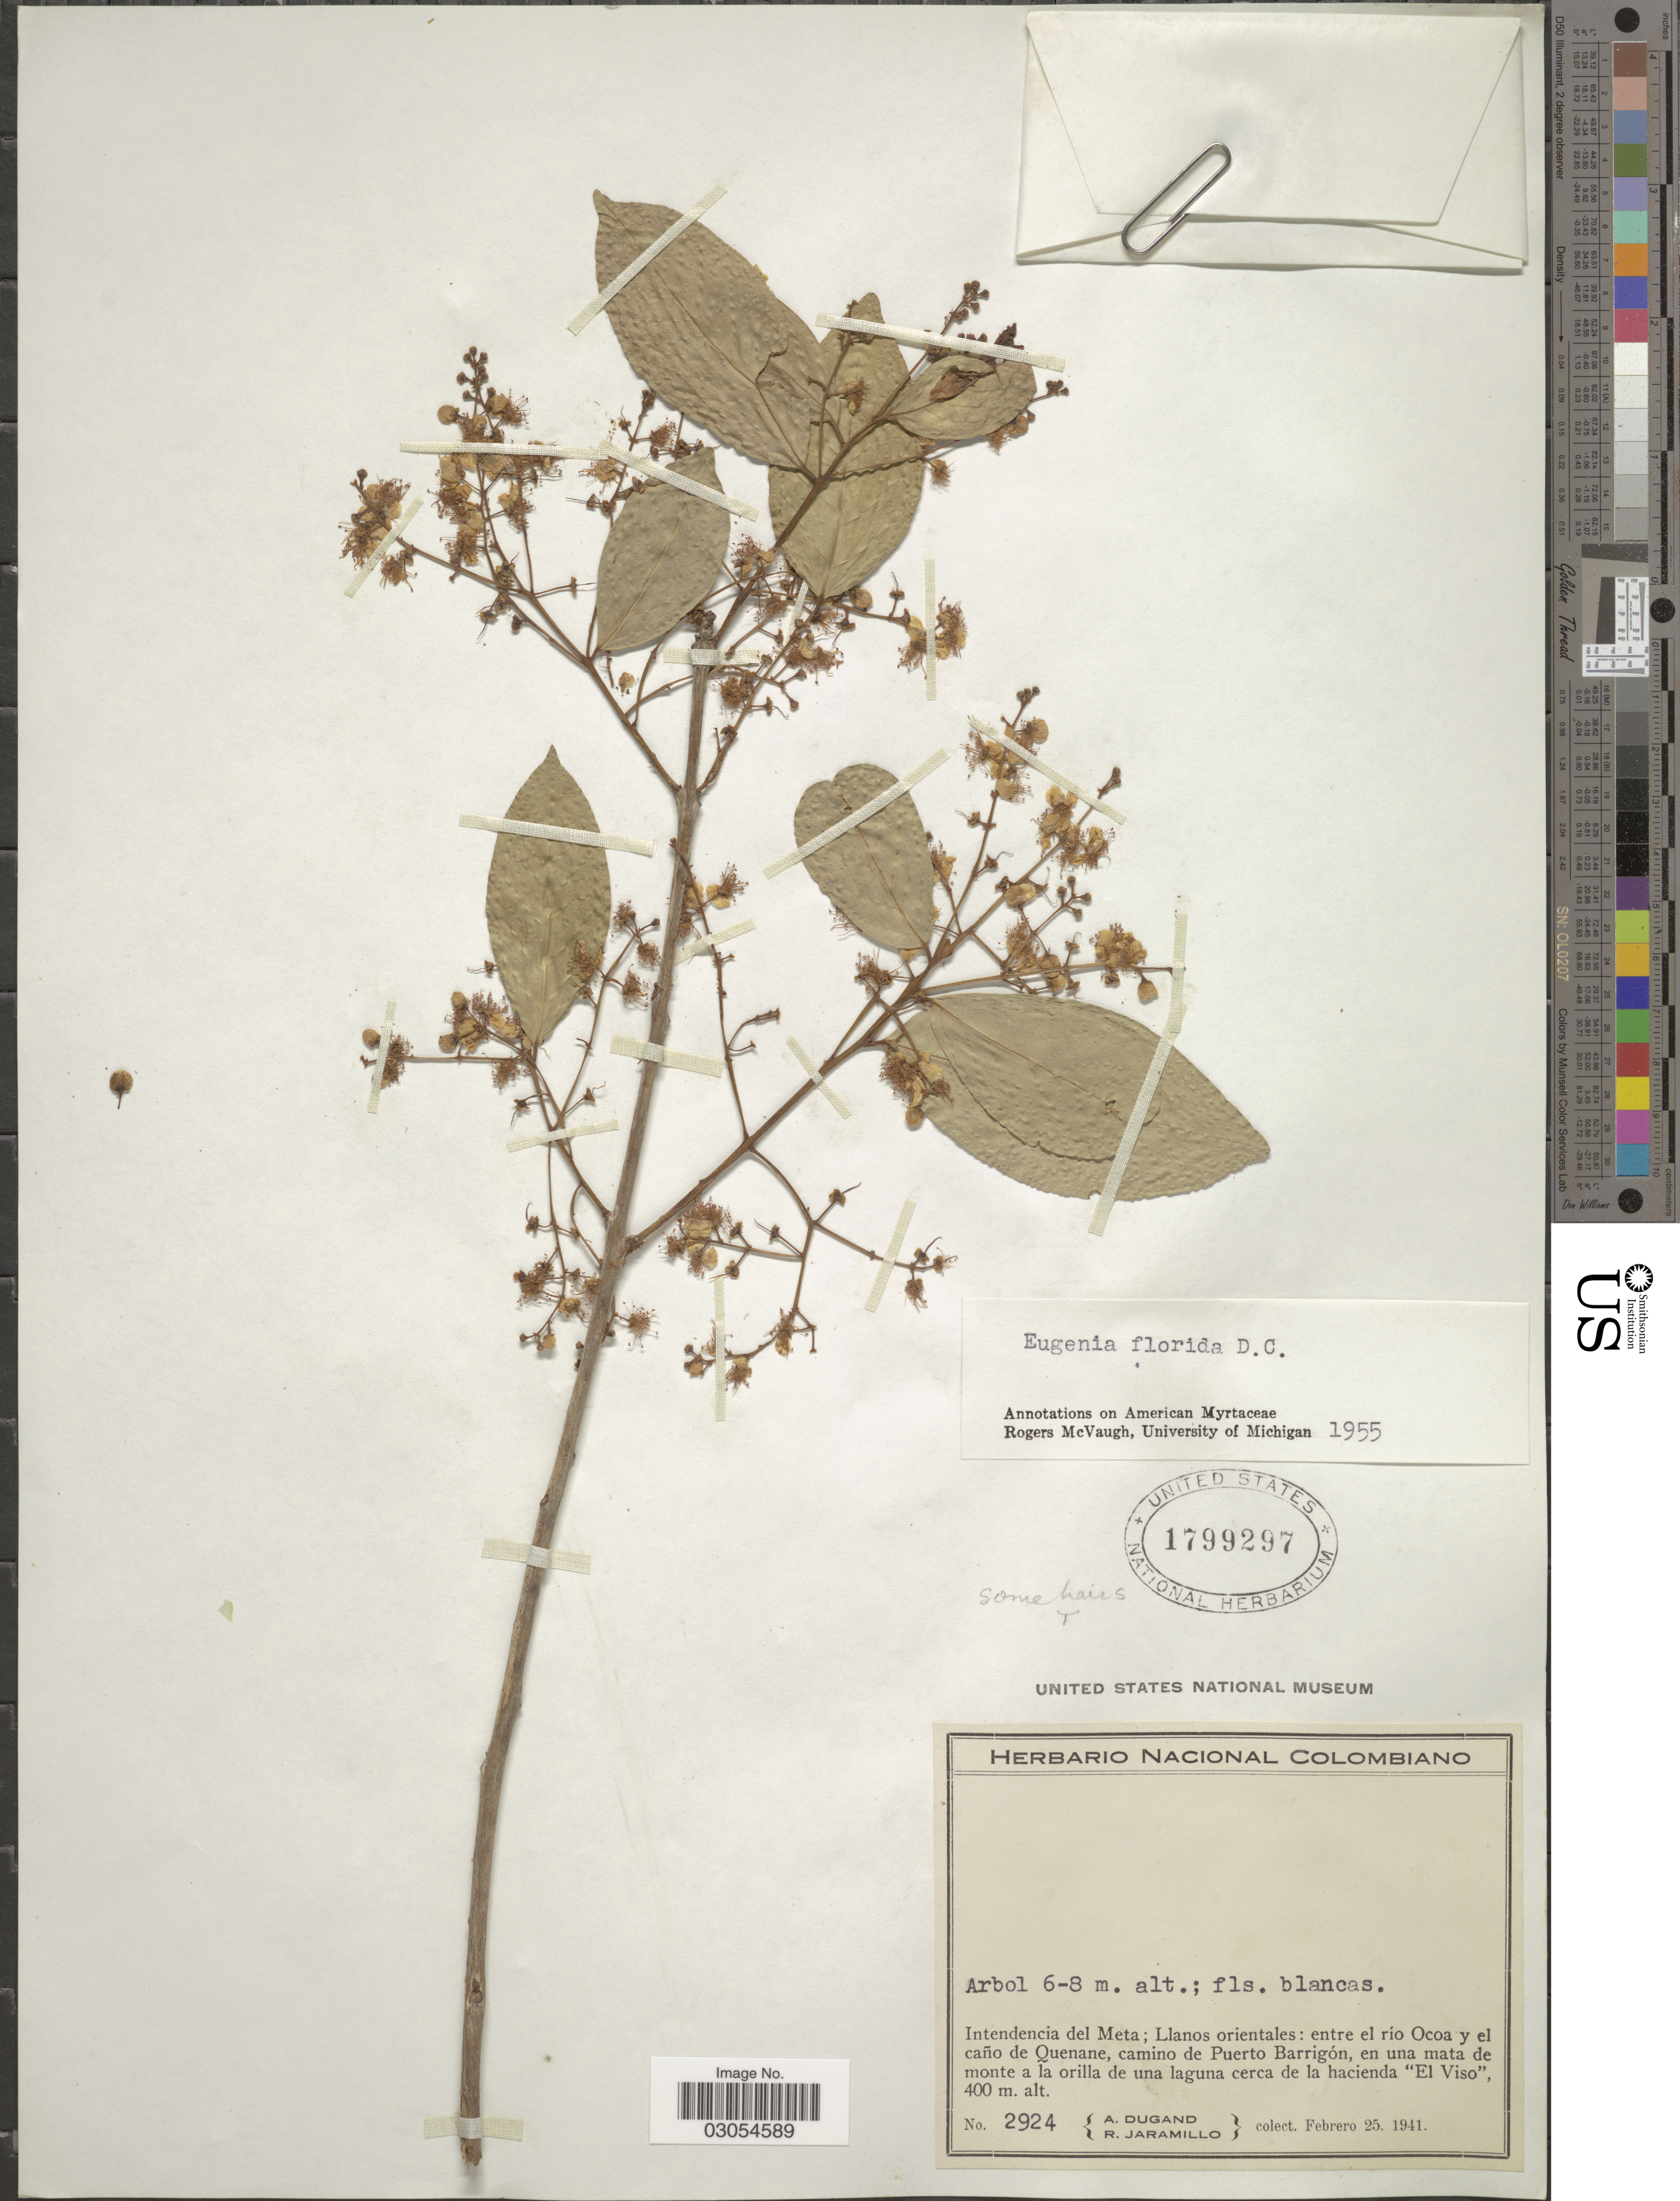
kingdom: Plantae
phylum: Tracheophyta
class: Magnoliopsida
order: Myrtales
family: Myrtaceae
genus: Eugenia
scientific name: Eugenia florida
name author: DC.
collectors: A. Dugand & R. Jaramillo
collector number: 2924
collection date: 1941-02-25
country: Colombia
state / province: Meta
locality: Intendencia del Meta; Llanos orientales: entre el río Ocoa y el caño de Quenane, camino de Puerto Barrigón, en una mata de monte a la orilla de una laguna cerca de la hacienda "El Viso".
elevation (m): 400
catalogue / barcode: US 1799297